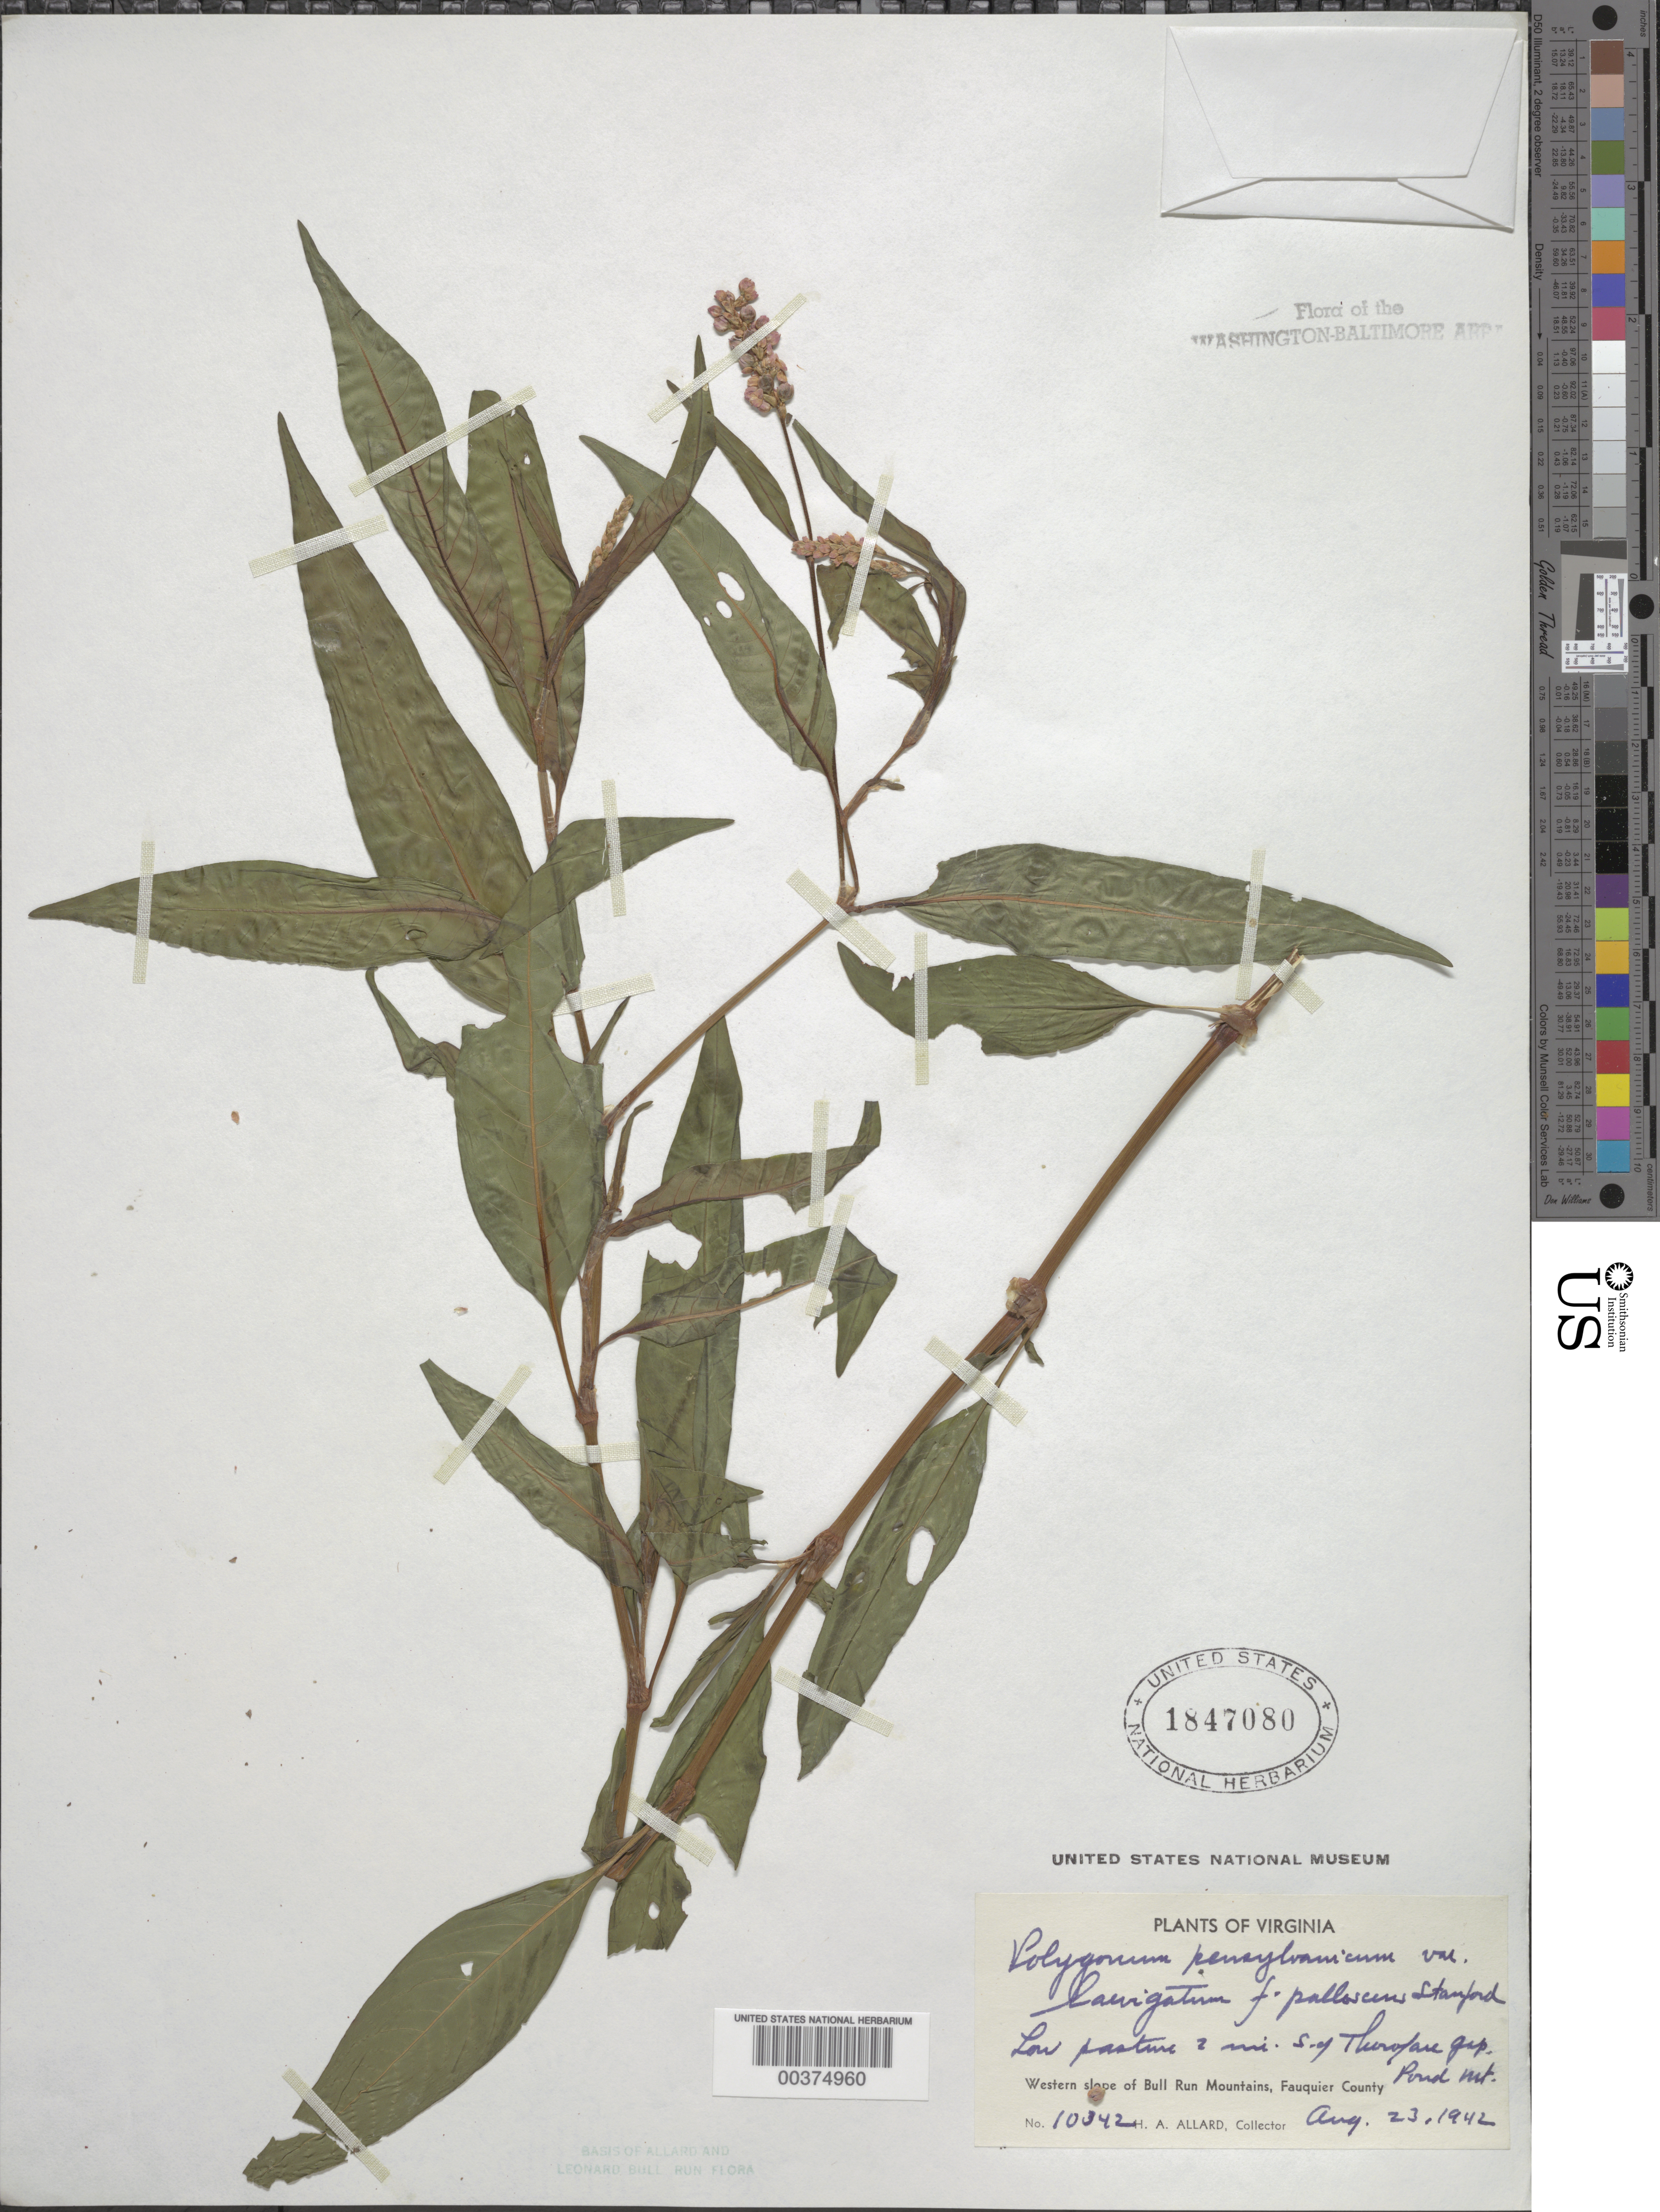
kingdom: Plantae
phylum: Tracheophyta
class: Magnoliopsida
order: Caryophyllales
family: Polygonaceae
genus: Persicaria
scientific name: Persicaria pensylvanica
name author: (L.) M. Gómez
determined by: Atha, D. E.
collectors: H. A. Allard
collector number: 10342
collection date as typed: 23 Aug 1942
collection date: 1942-08-23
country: United States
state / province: Virginia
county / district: Fauquier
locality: South of Thorofare Gap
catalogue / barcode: US 1847080